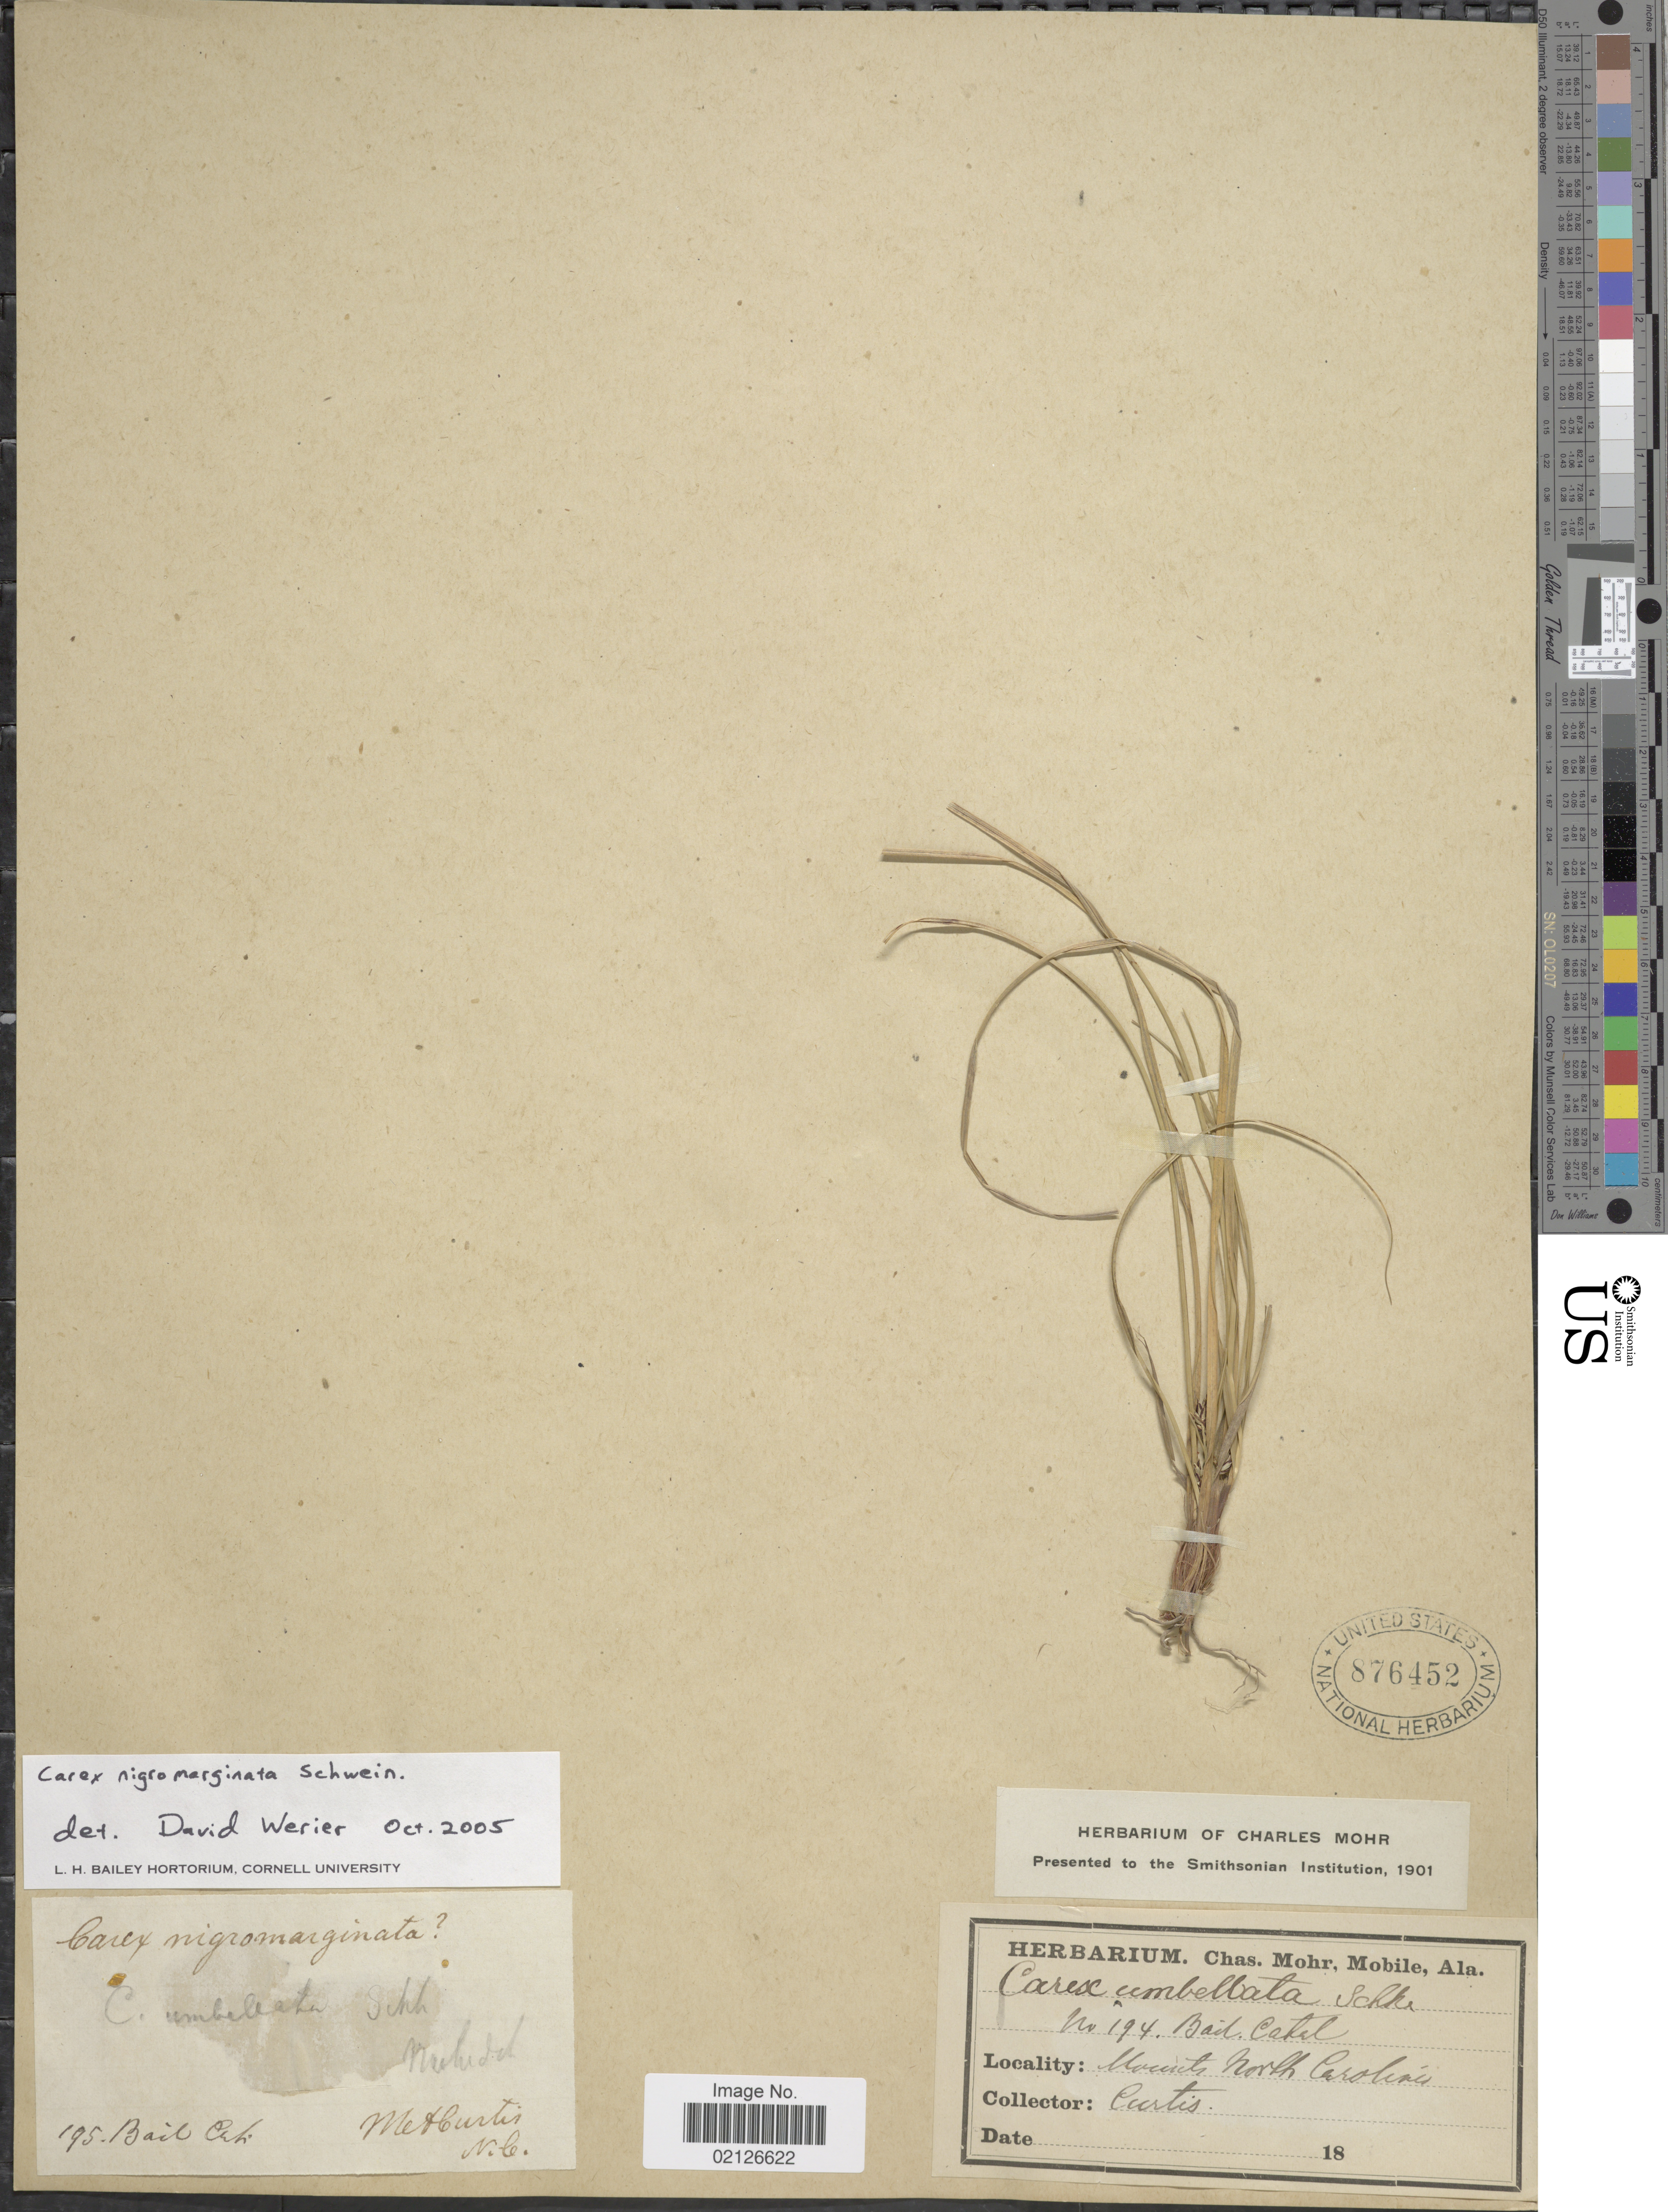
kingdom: Plantae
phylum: Tracheophyta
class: Liliopsida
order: Poales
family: Cyperaceae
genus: Carex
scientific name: Carex nigromarginata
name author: Schwein.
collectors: M. A. Curtis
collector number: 195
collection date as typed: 18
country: United States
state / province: North Carolina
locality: Mounts North Carolina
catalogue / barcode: US 876452